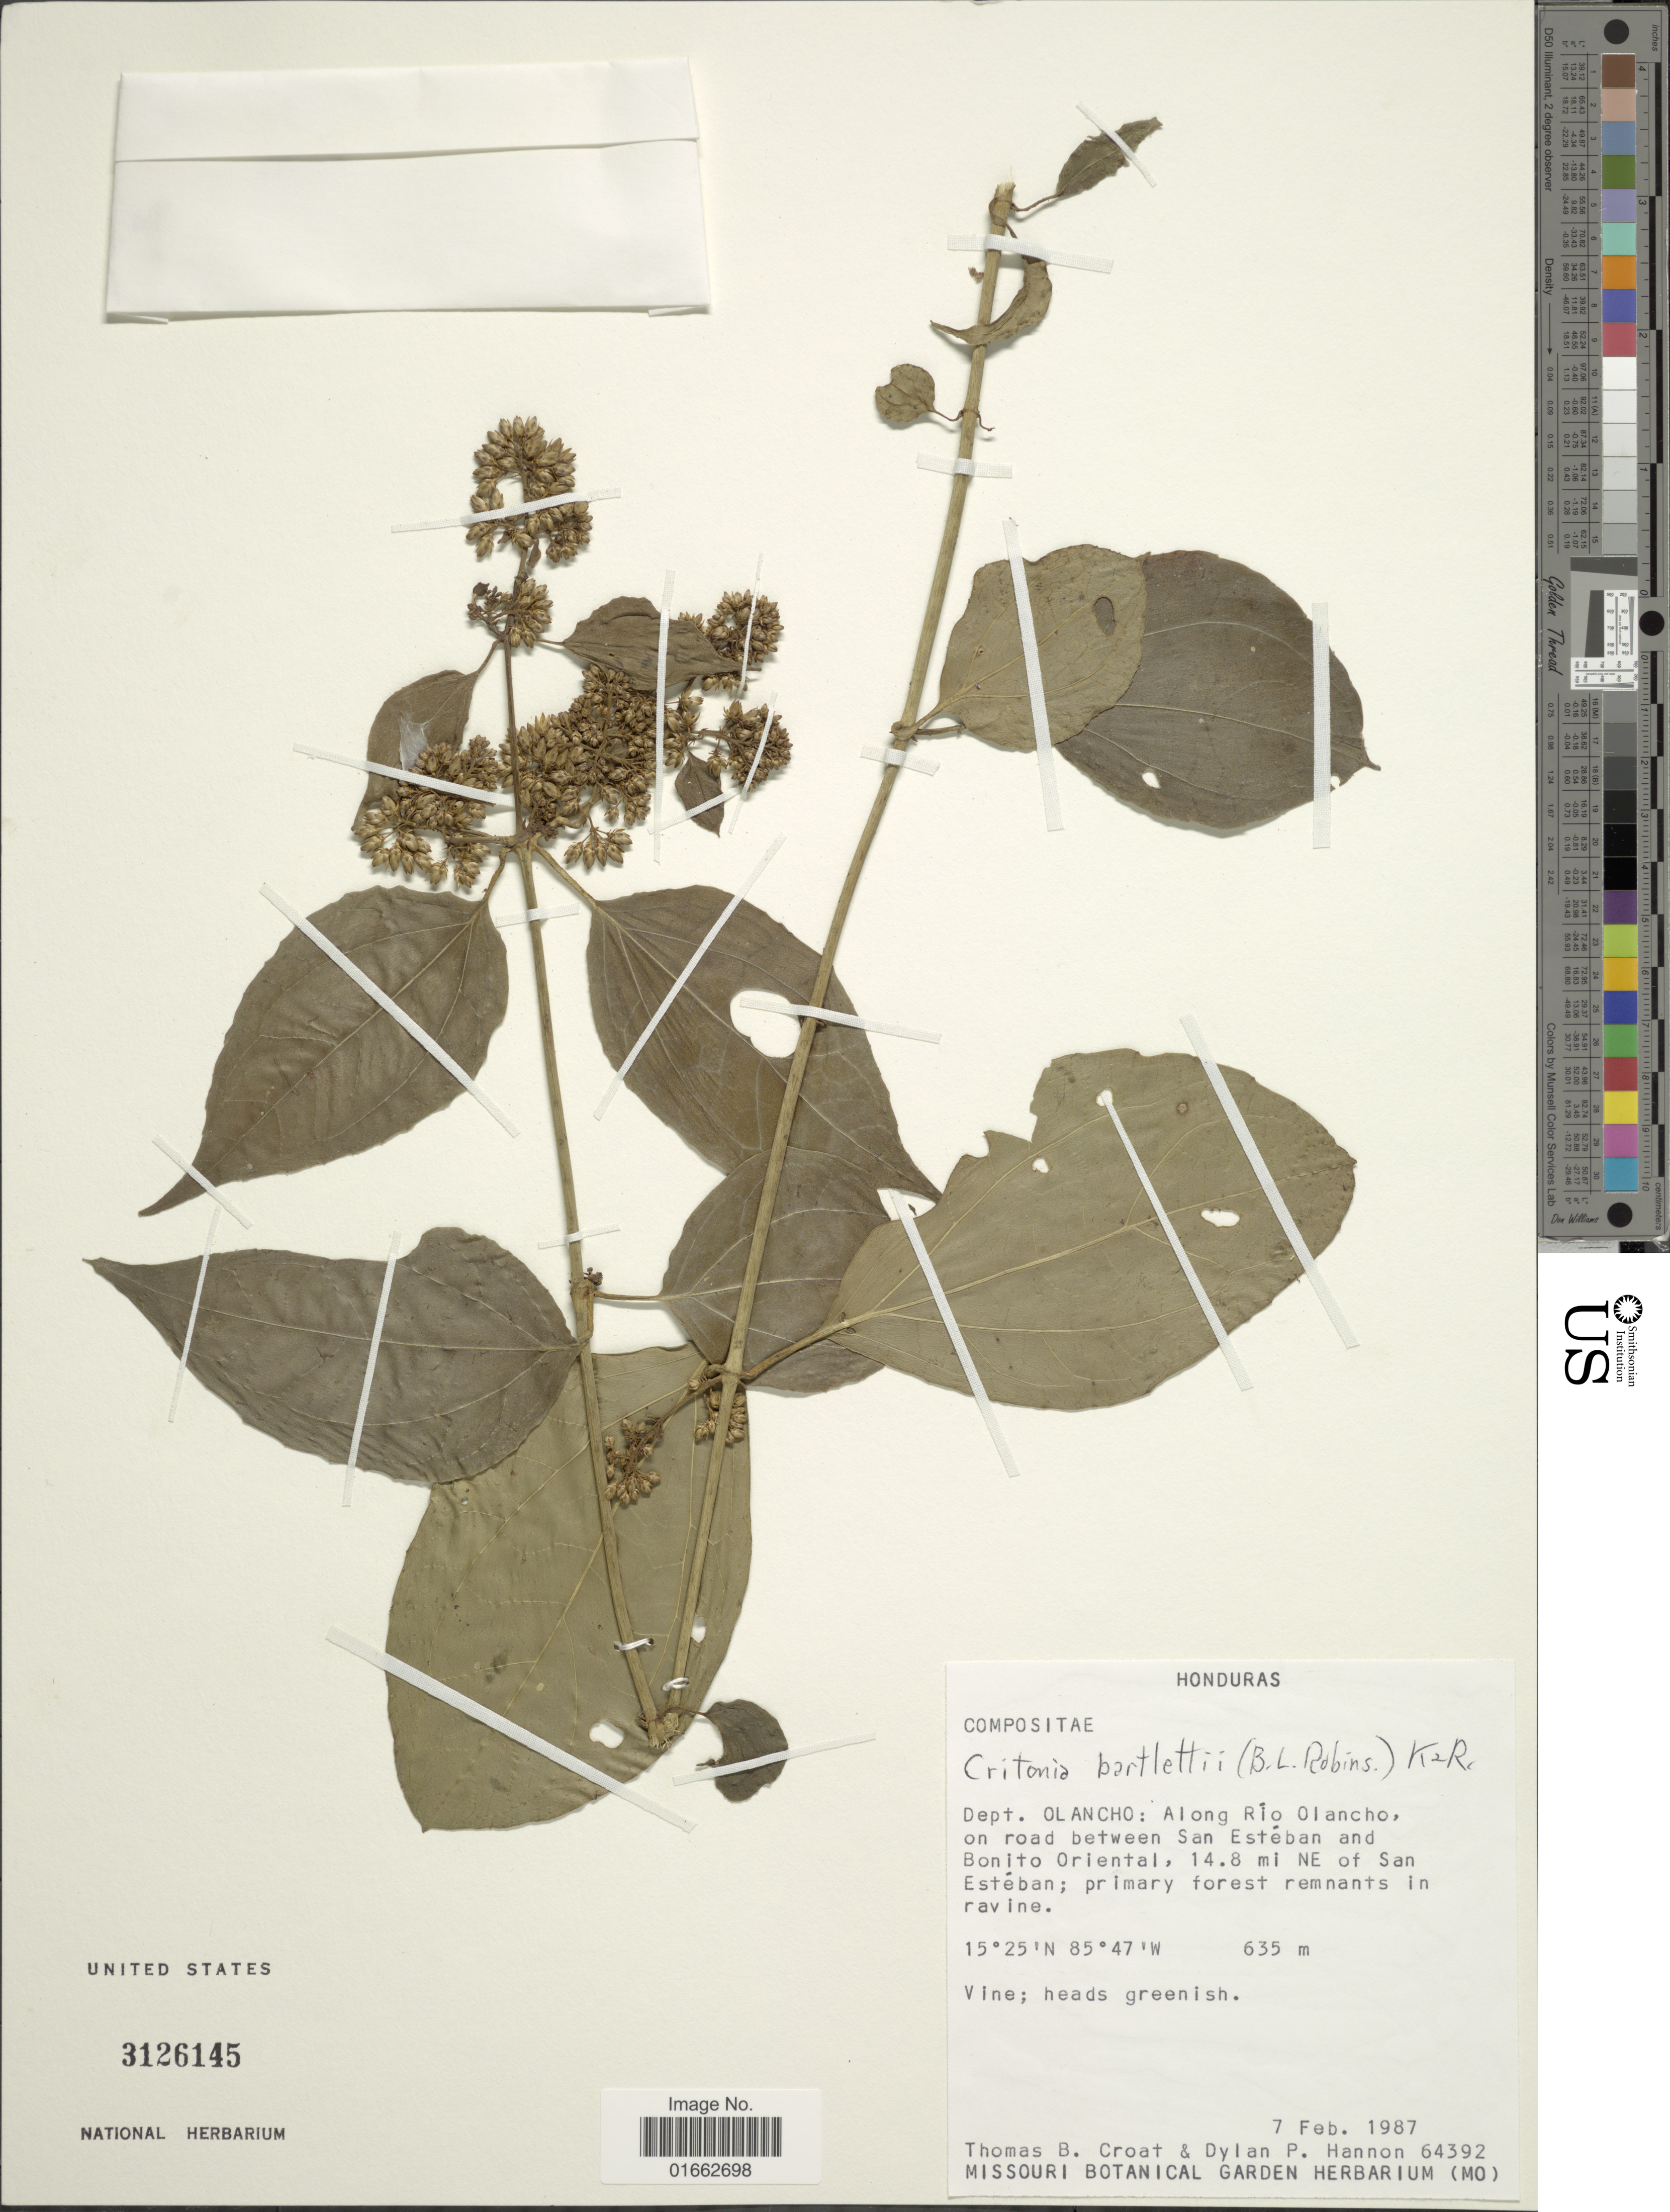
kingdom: Plantae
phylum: Tracheophyta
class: Magnoliopsida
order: Asterales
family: Asteraceae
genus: Critonia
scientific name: Critonia bartlettii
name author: (B.L. Rob.) R.M. King & H. Rob.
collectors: T. B. Croat & D. Hannon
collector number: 64392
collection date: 1987-02-07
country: Honduras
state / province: Olancho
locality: Along Río Olancho, on road between San Estéban and Bonito Oriental, 14.8 mi NE of San Estéban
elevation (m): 635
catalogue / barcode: US 3126145